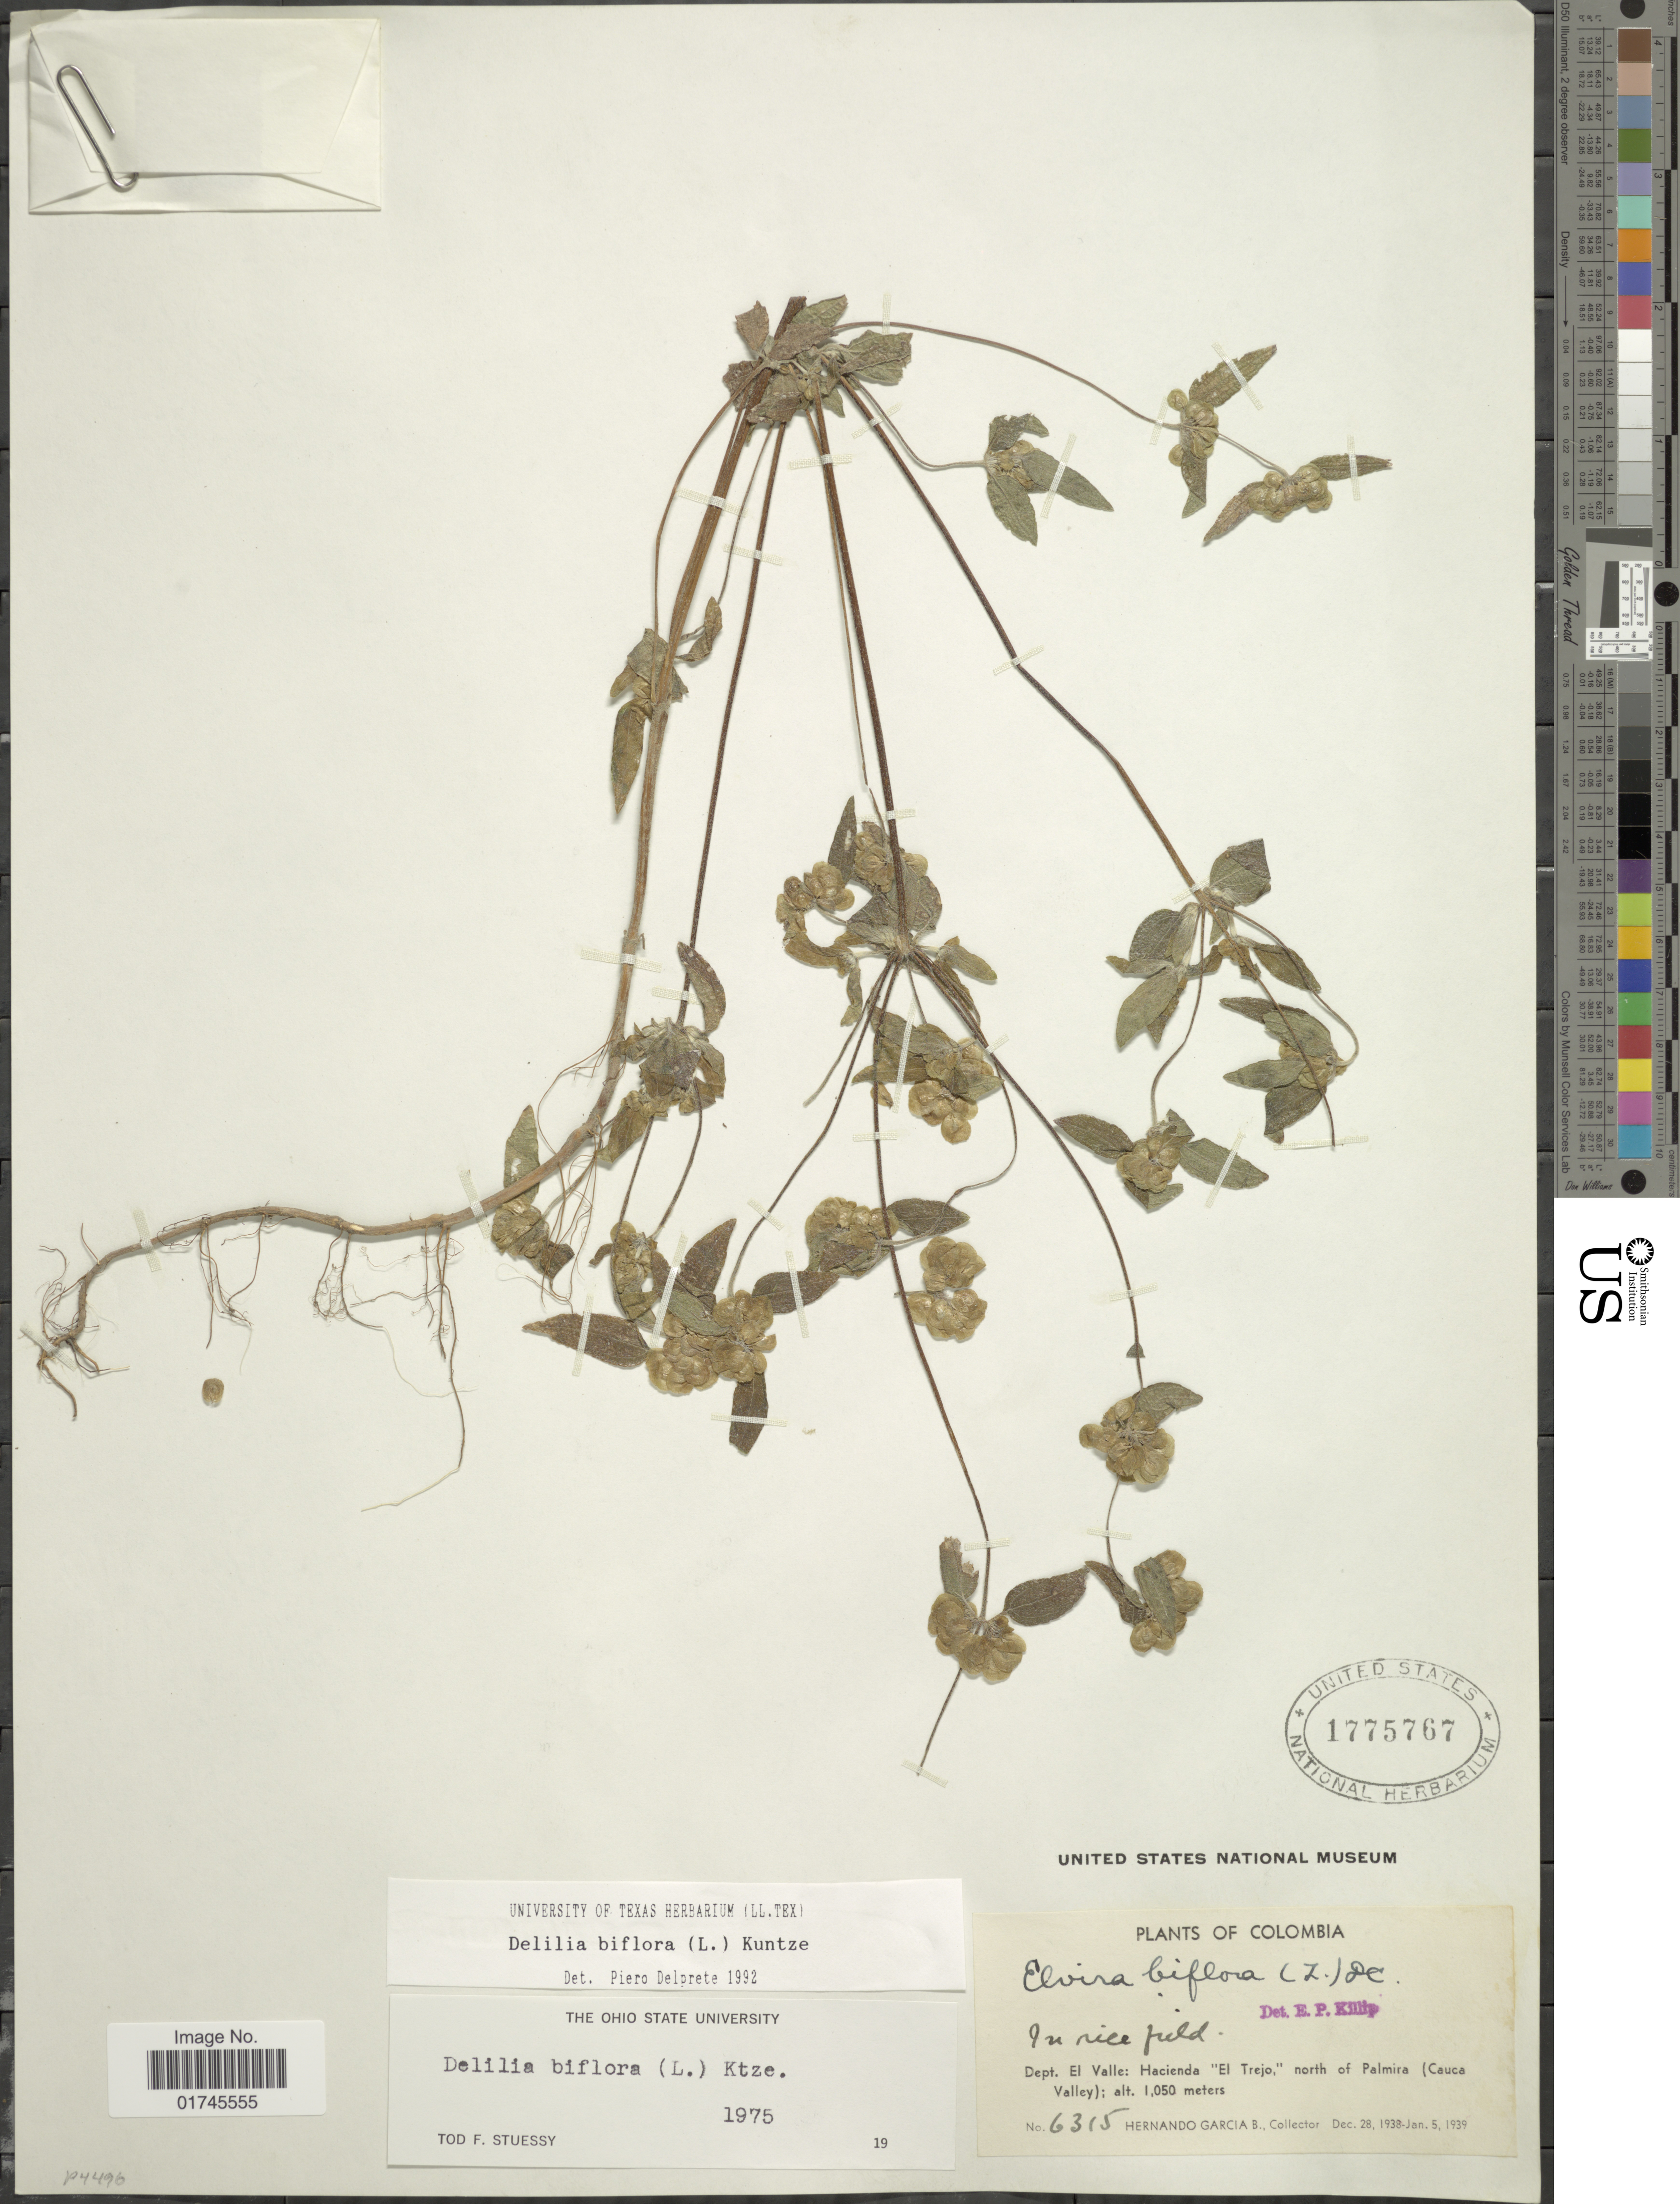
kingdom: Plantae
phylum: Tracheophyta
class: Magnoliopsida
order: Asterales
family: Asteraceae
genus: Delilia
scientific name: Delilia biflora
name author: (L.) Kuntze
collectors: H. García Barriga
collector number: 6315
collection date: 1938-12-28/1939-01-05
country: Colombia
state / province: Valle del Cauca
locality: Dept. El Valle: Hacienda 'El Trejo,' north of Palmira (Cauca Valley)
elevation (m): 1050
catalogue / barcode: US 1775767